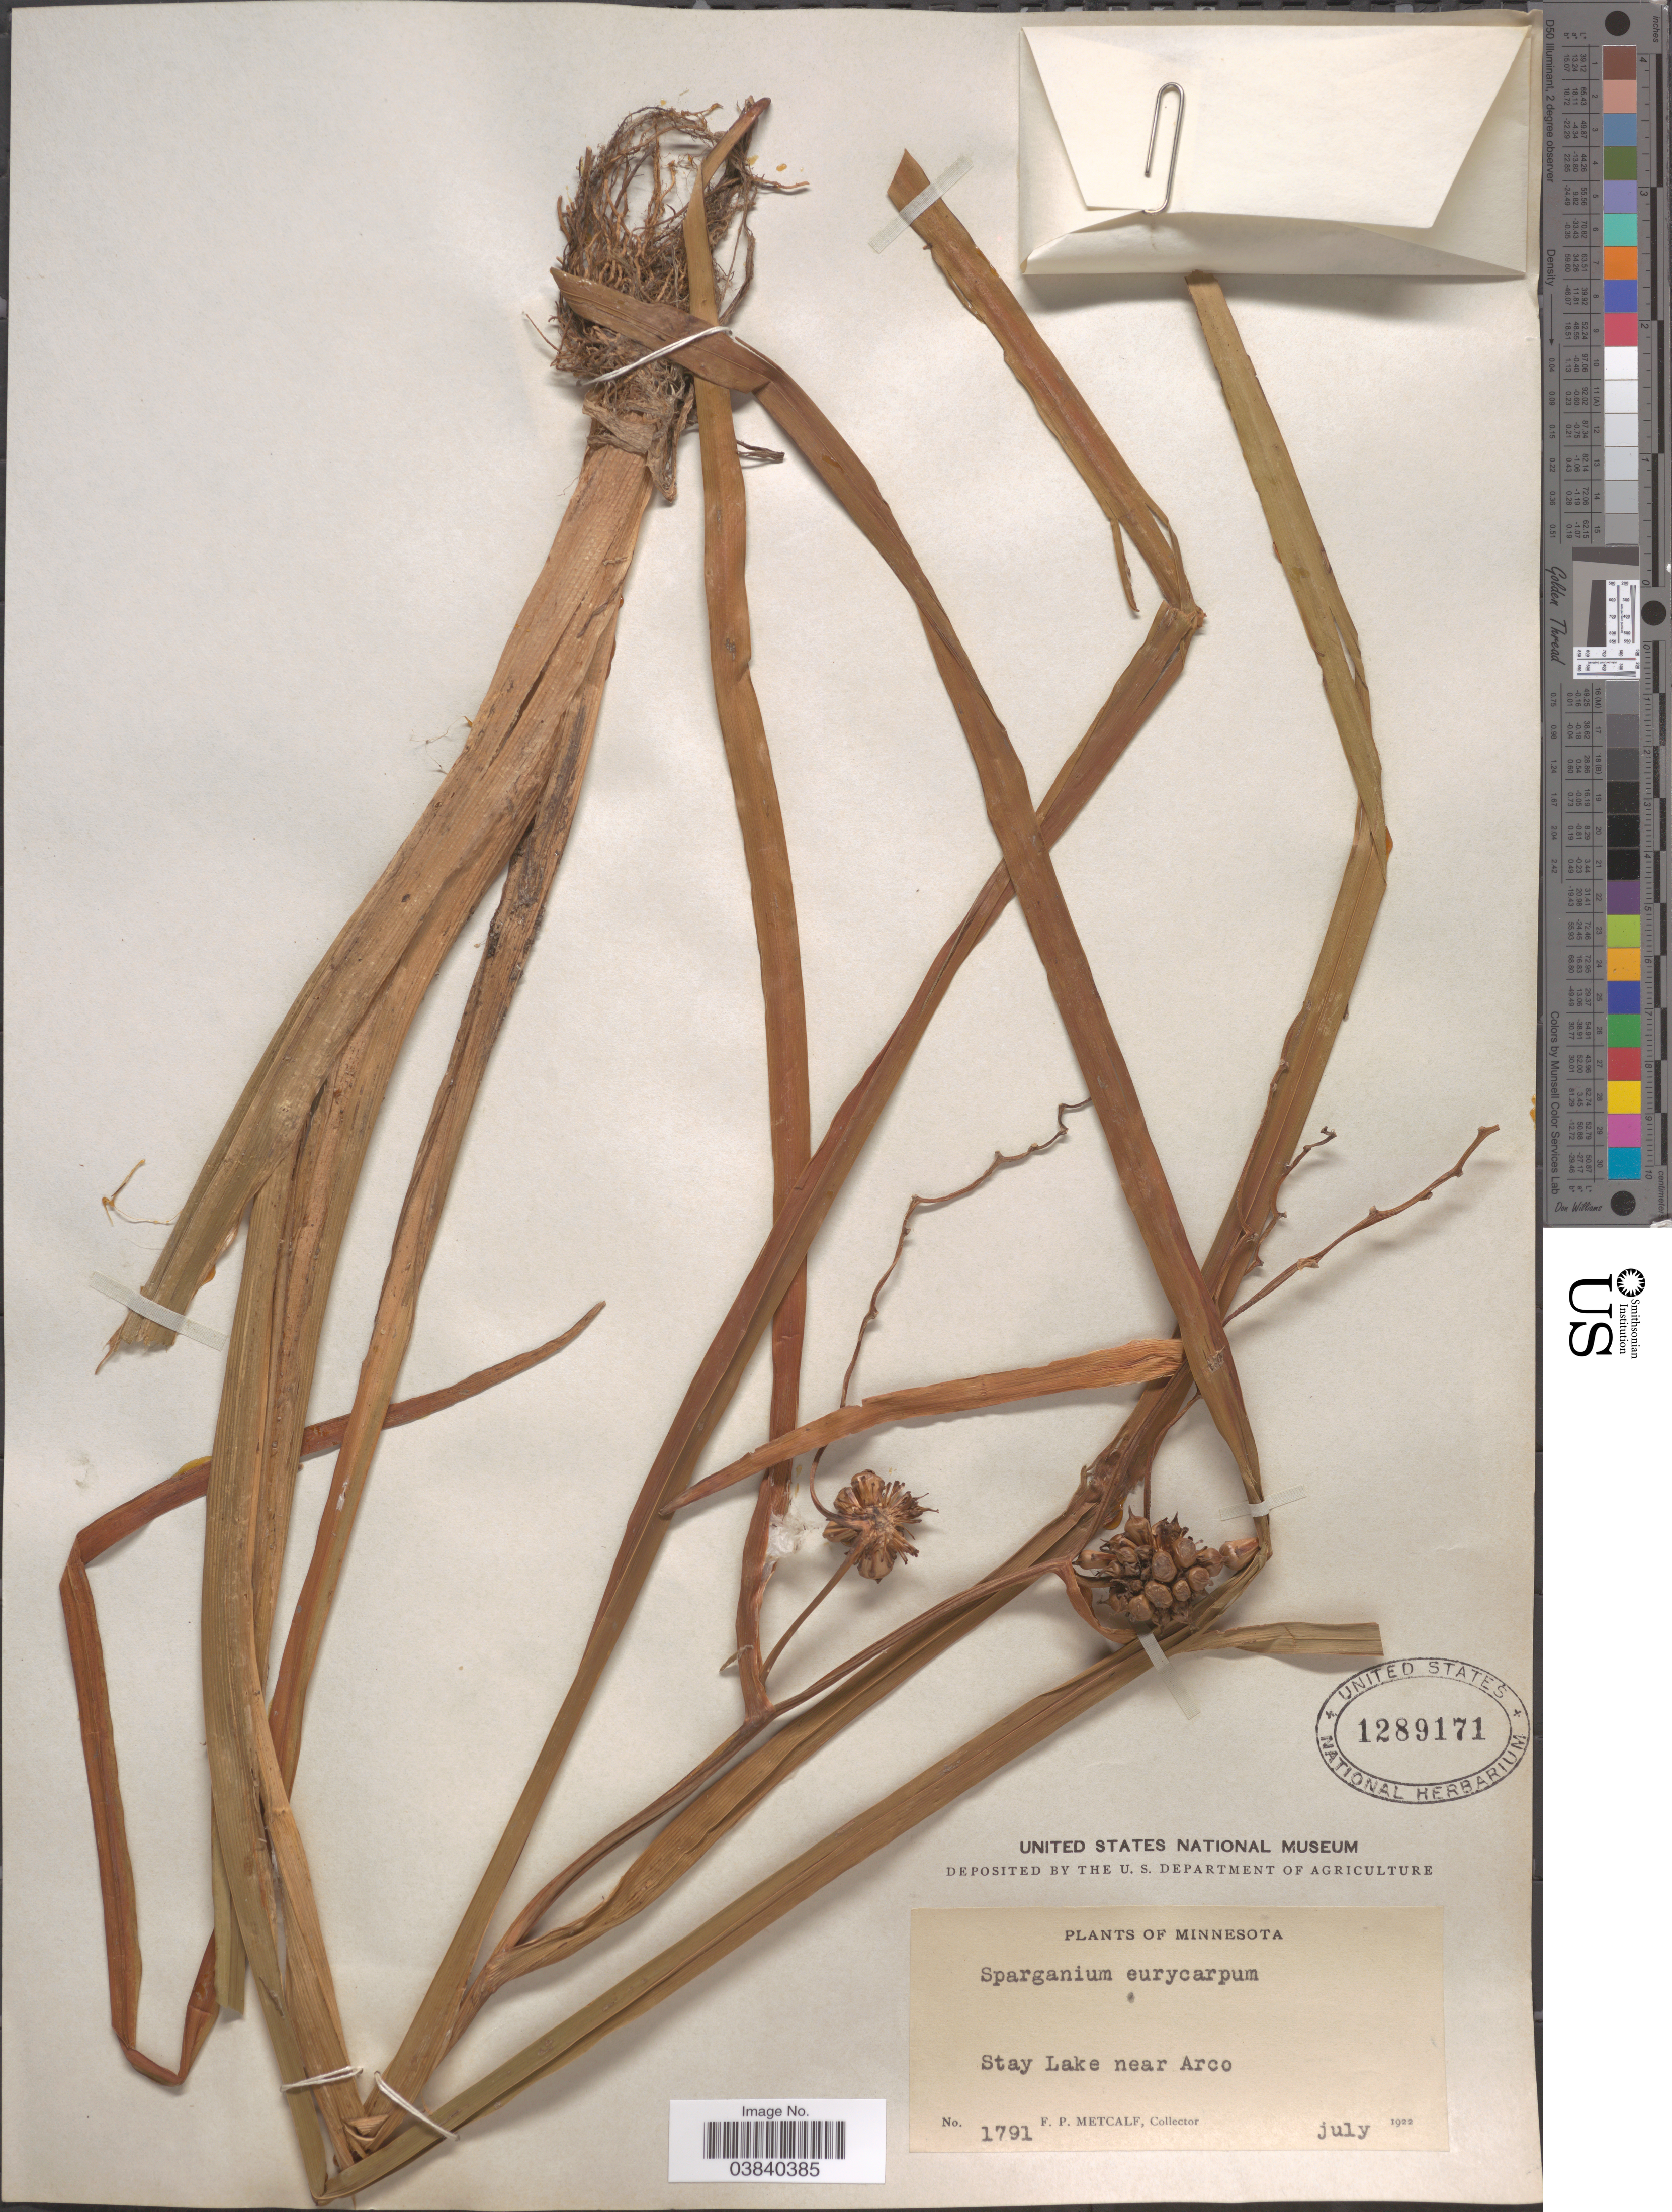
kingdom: Plantae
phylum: Tracheophyta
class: Liliopsida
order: Poales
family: Typhaceae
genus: Sparganium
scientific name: Sparganium eurycarpum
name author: Engelm.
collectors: F. Metcalf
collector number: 1791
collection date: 1922-07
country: United States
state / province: Minnesota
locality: Stay Lake near Arco.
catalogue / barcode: US 1289171